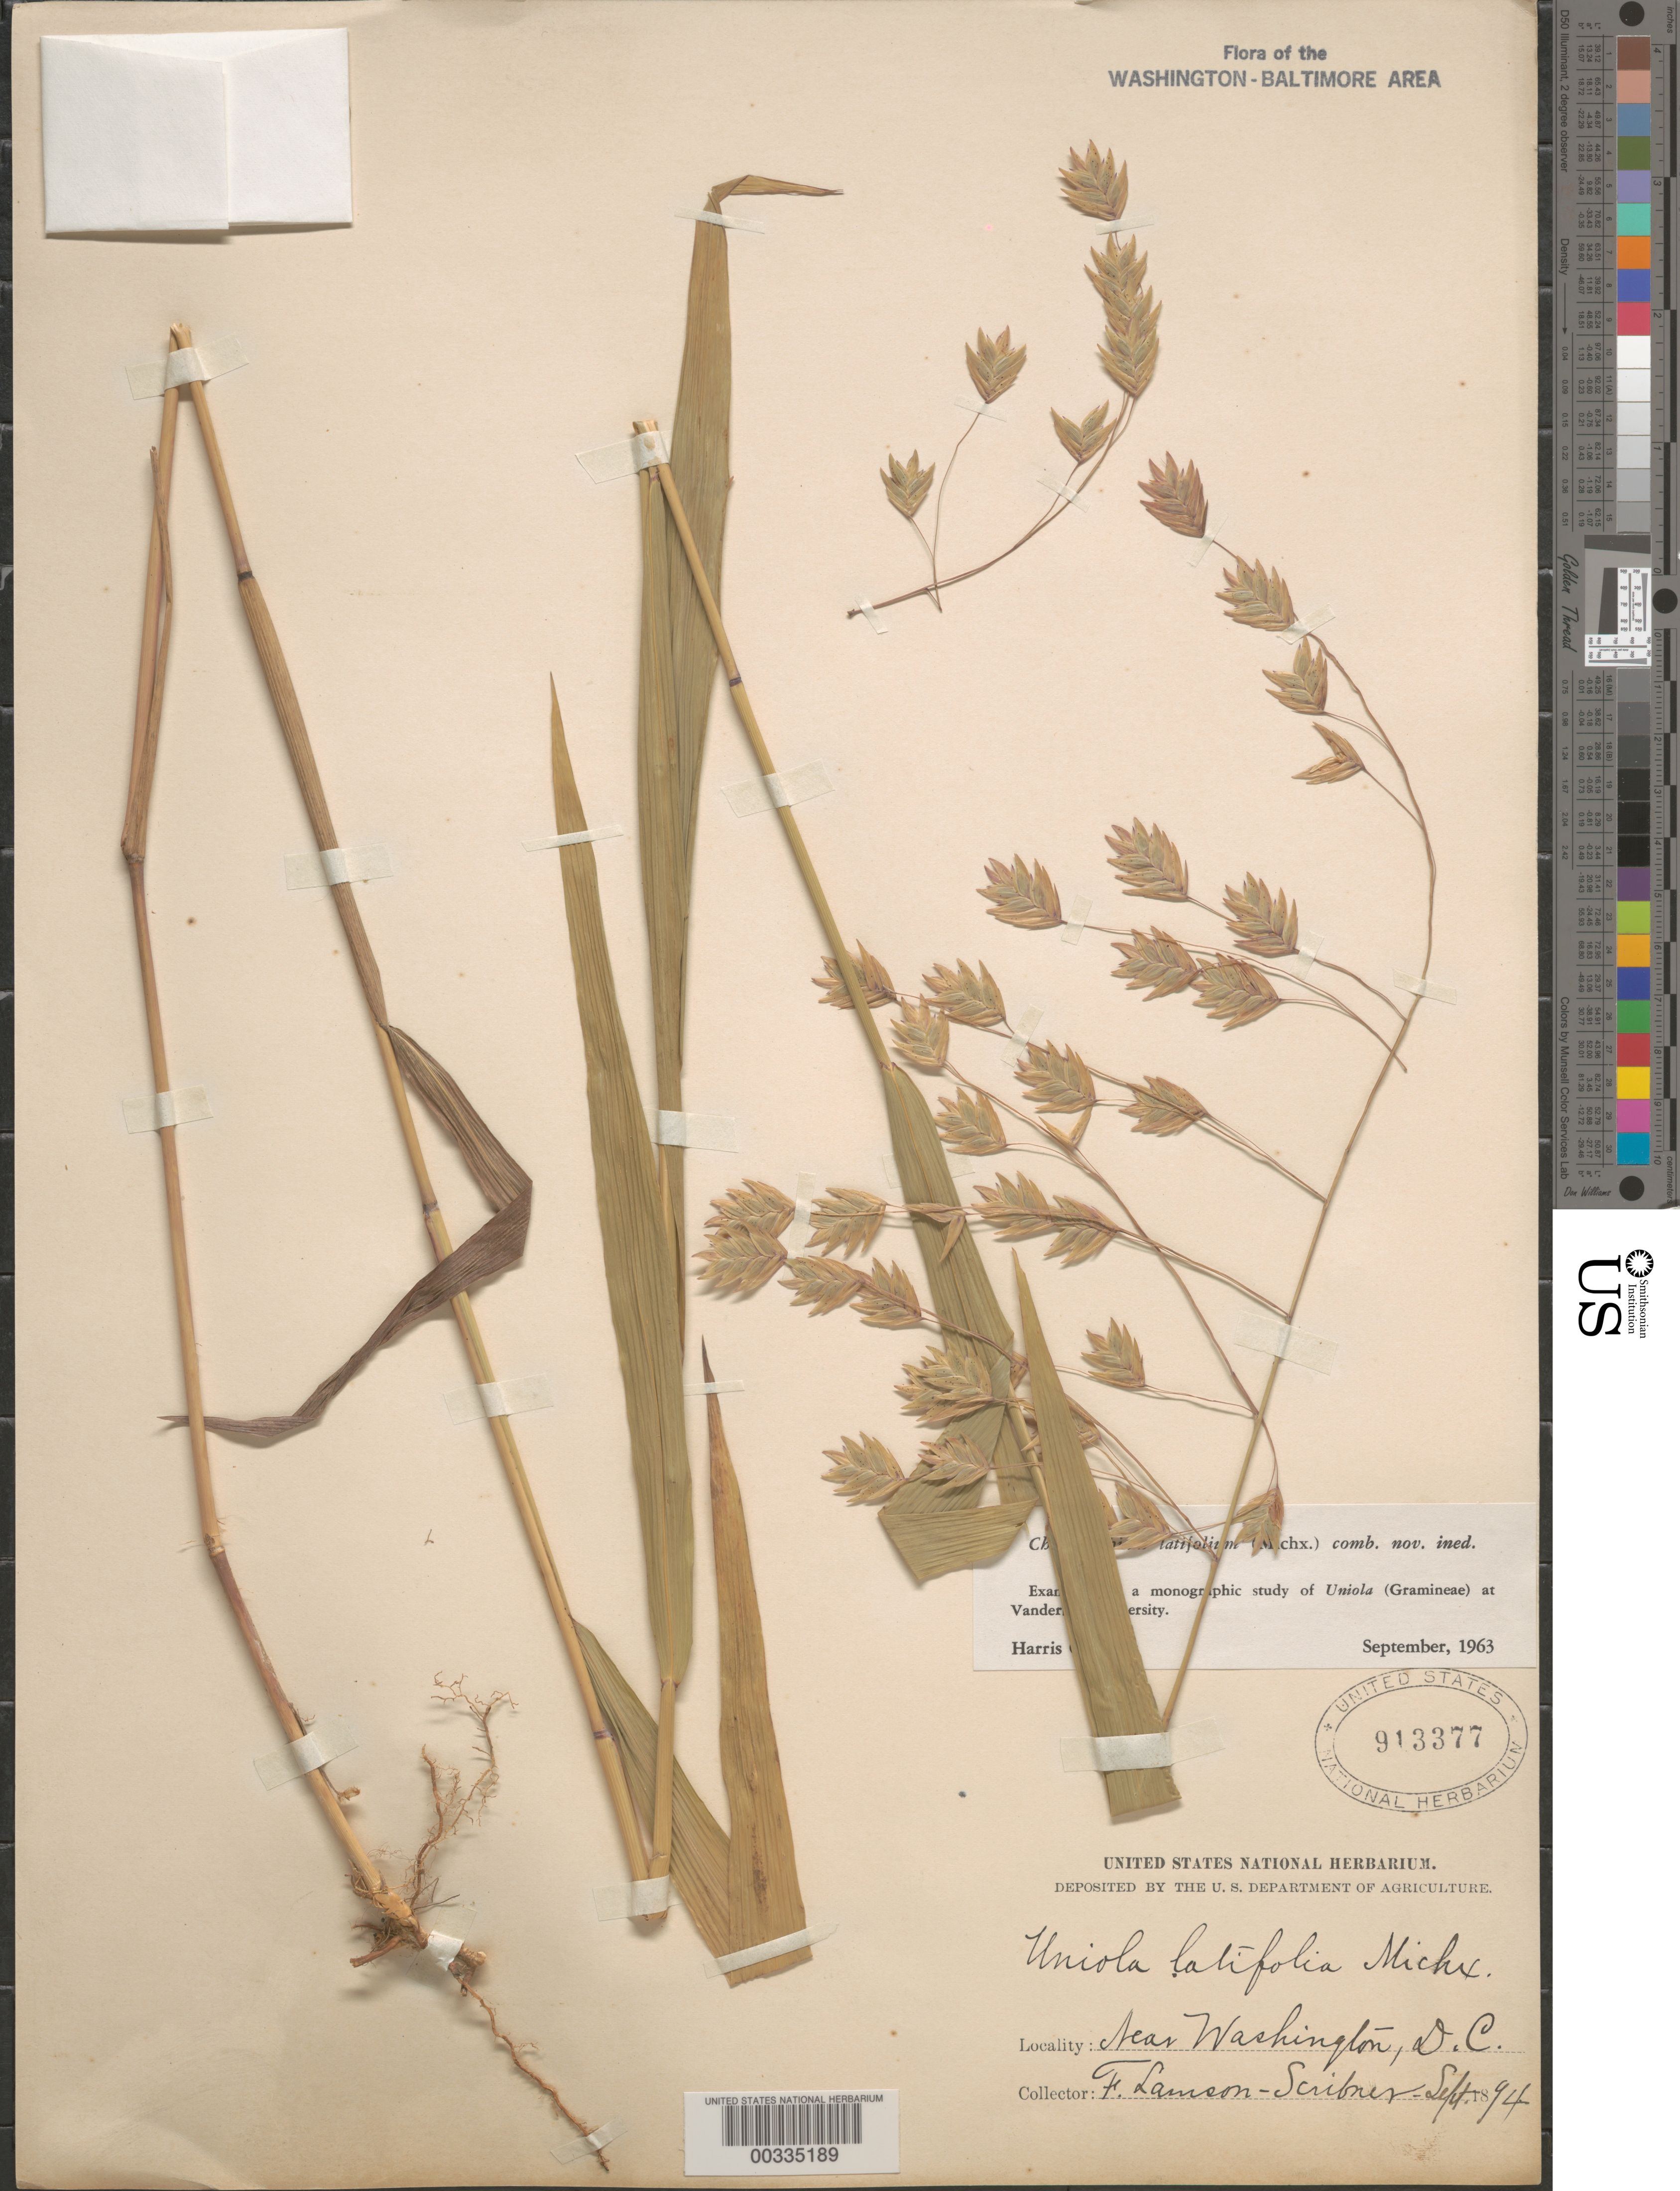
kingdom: Plantae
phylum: Tracheophyta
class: Liliopsida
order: Poales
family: Poaceae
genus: Chasmanthium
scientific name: Chasmanthium latifolium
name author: (Michx.) H.O. Yates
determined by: Yates, H. O.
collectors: F. L. Scribner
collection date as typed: Sep 1894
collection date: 1894-09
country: United States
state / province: District of Columbia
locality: Near Washington DC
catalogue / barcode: US 913377